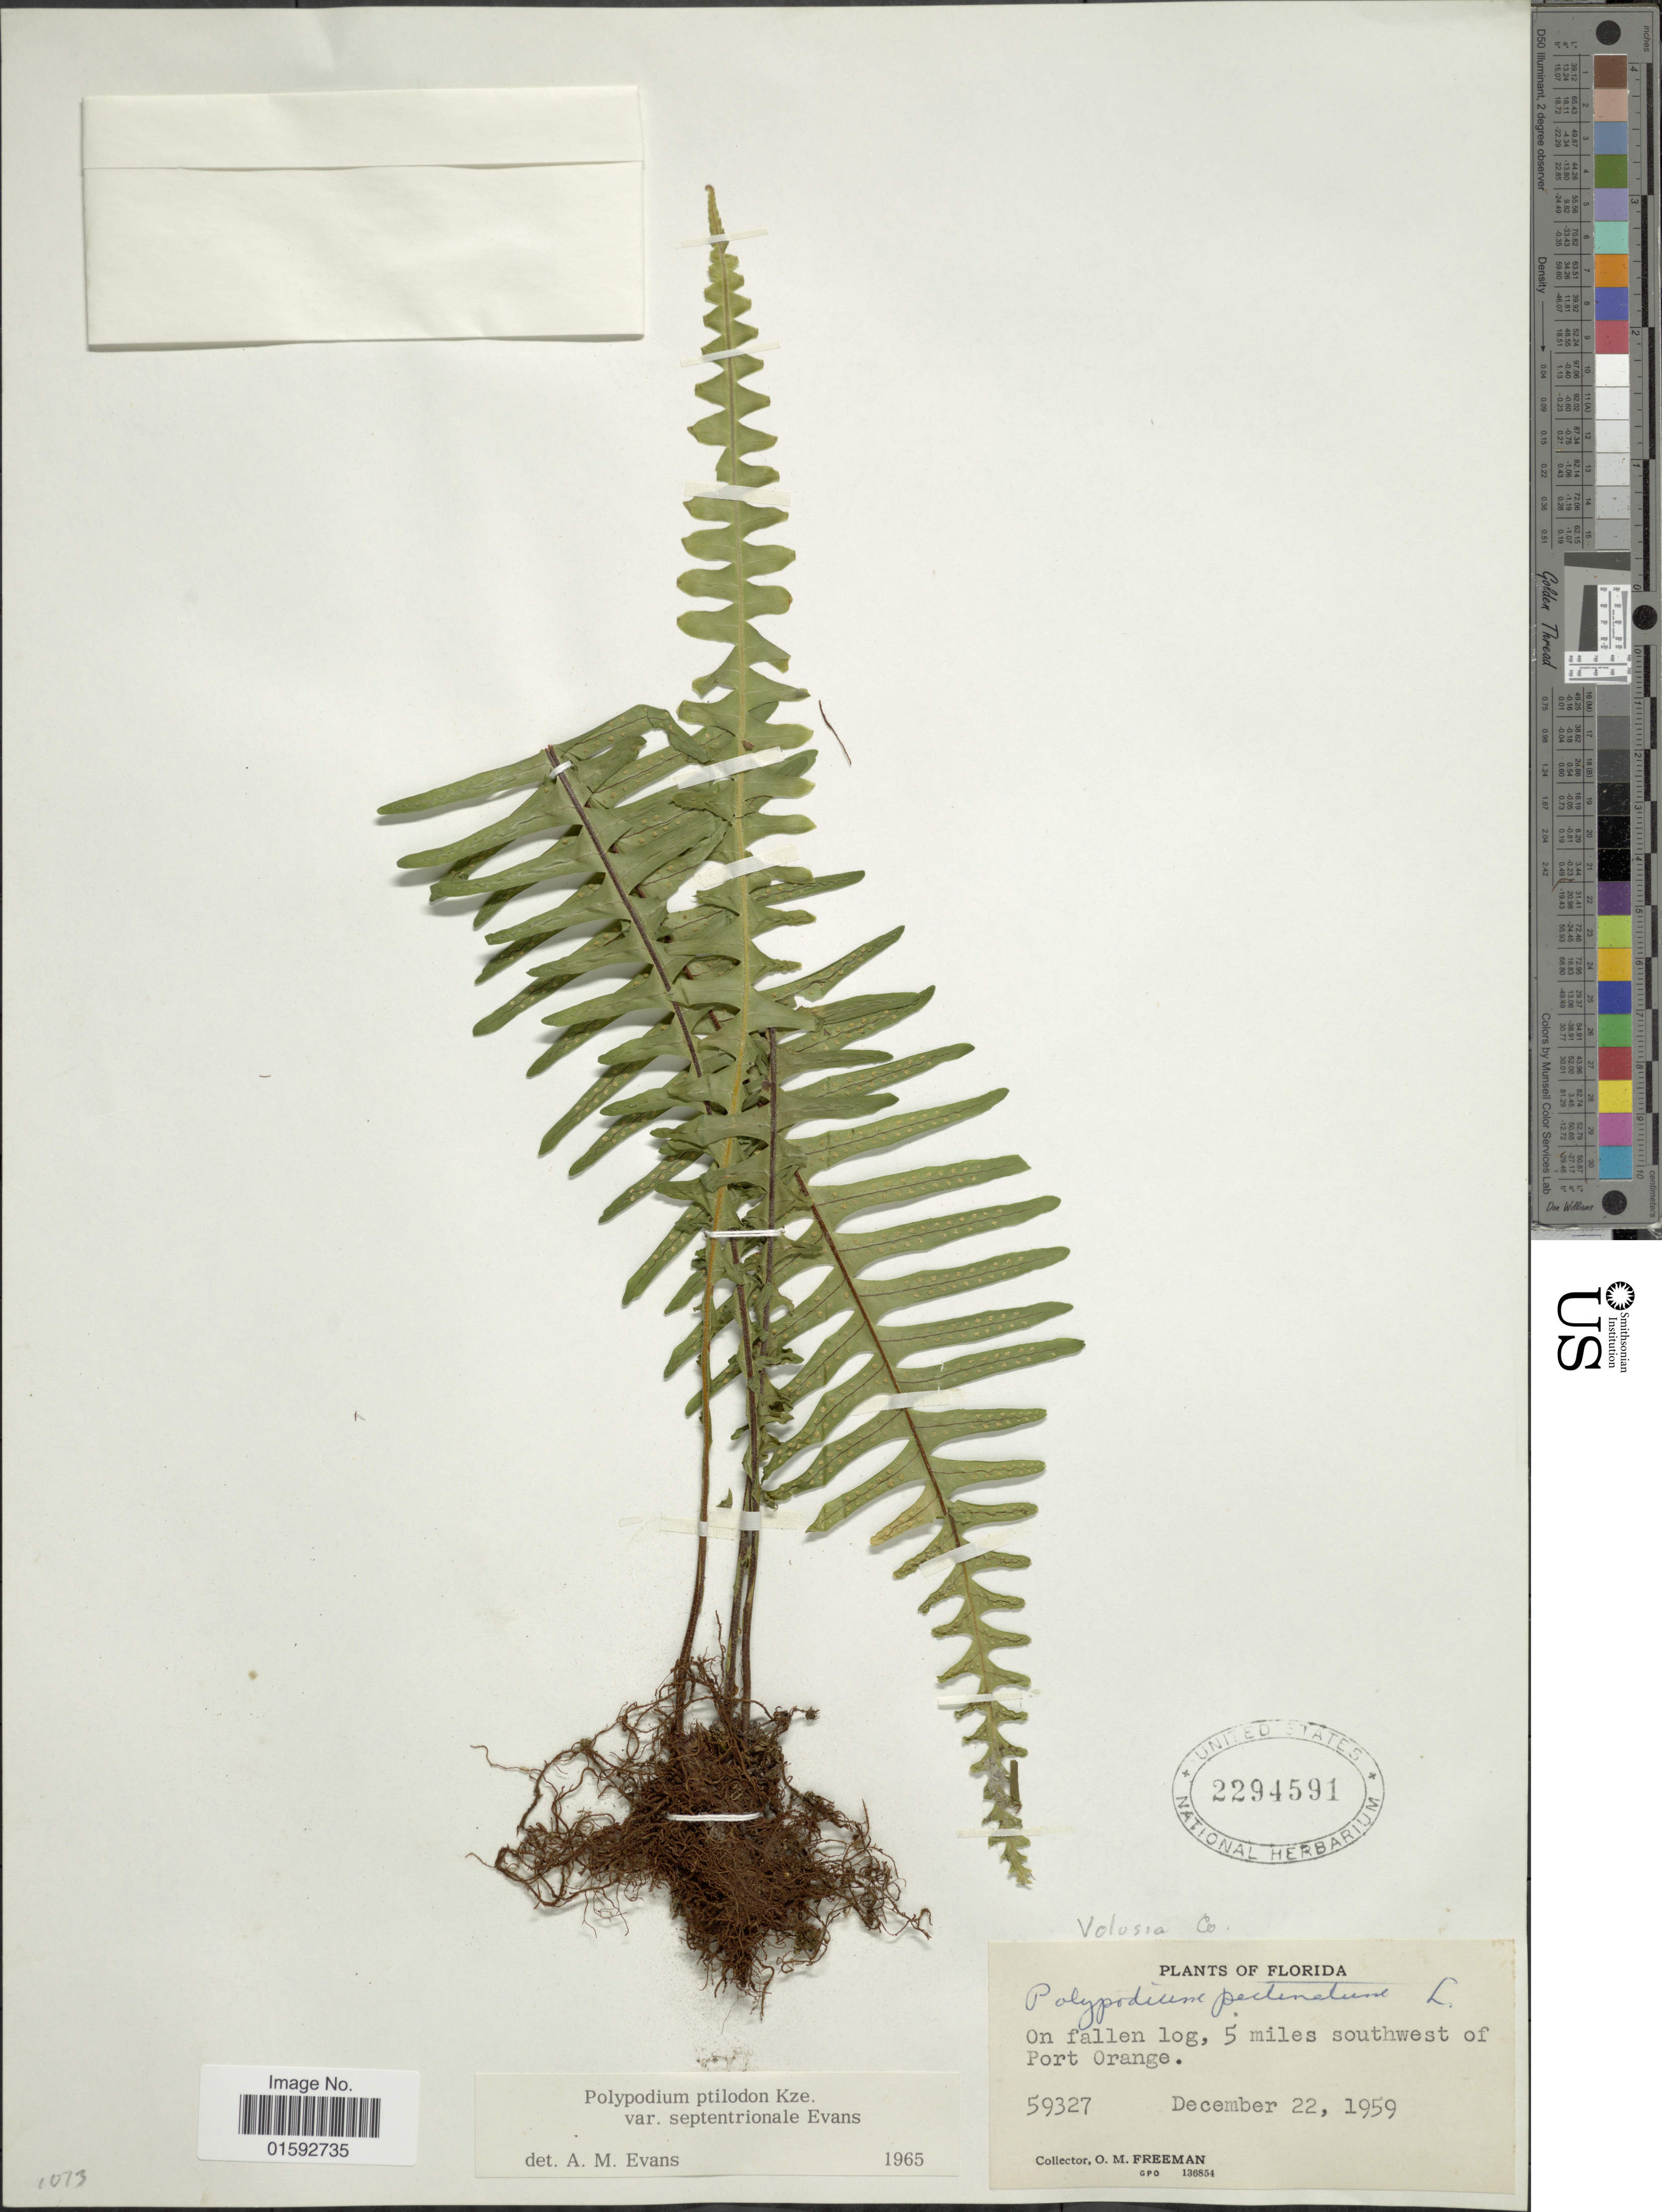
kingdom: Plantae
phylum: Tracheophyta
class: Polypodiopsida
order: Polypodiales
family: Polypodiaceae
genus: Pecluma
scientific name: Pecluma ptilodos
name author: (Kunze) Price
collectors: O. Freeman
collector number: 59327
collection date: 1959-12-22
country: United States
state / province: Florida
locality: On fallen log, 5 miles southwest of Port Orange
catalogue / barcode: US 2294591